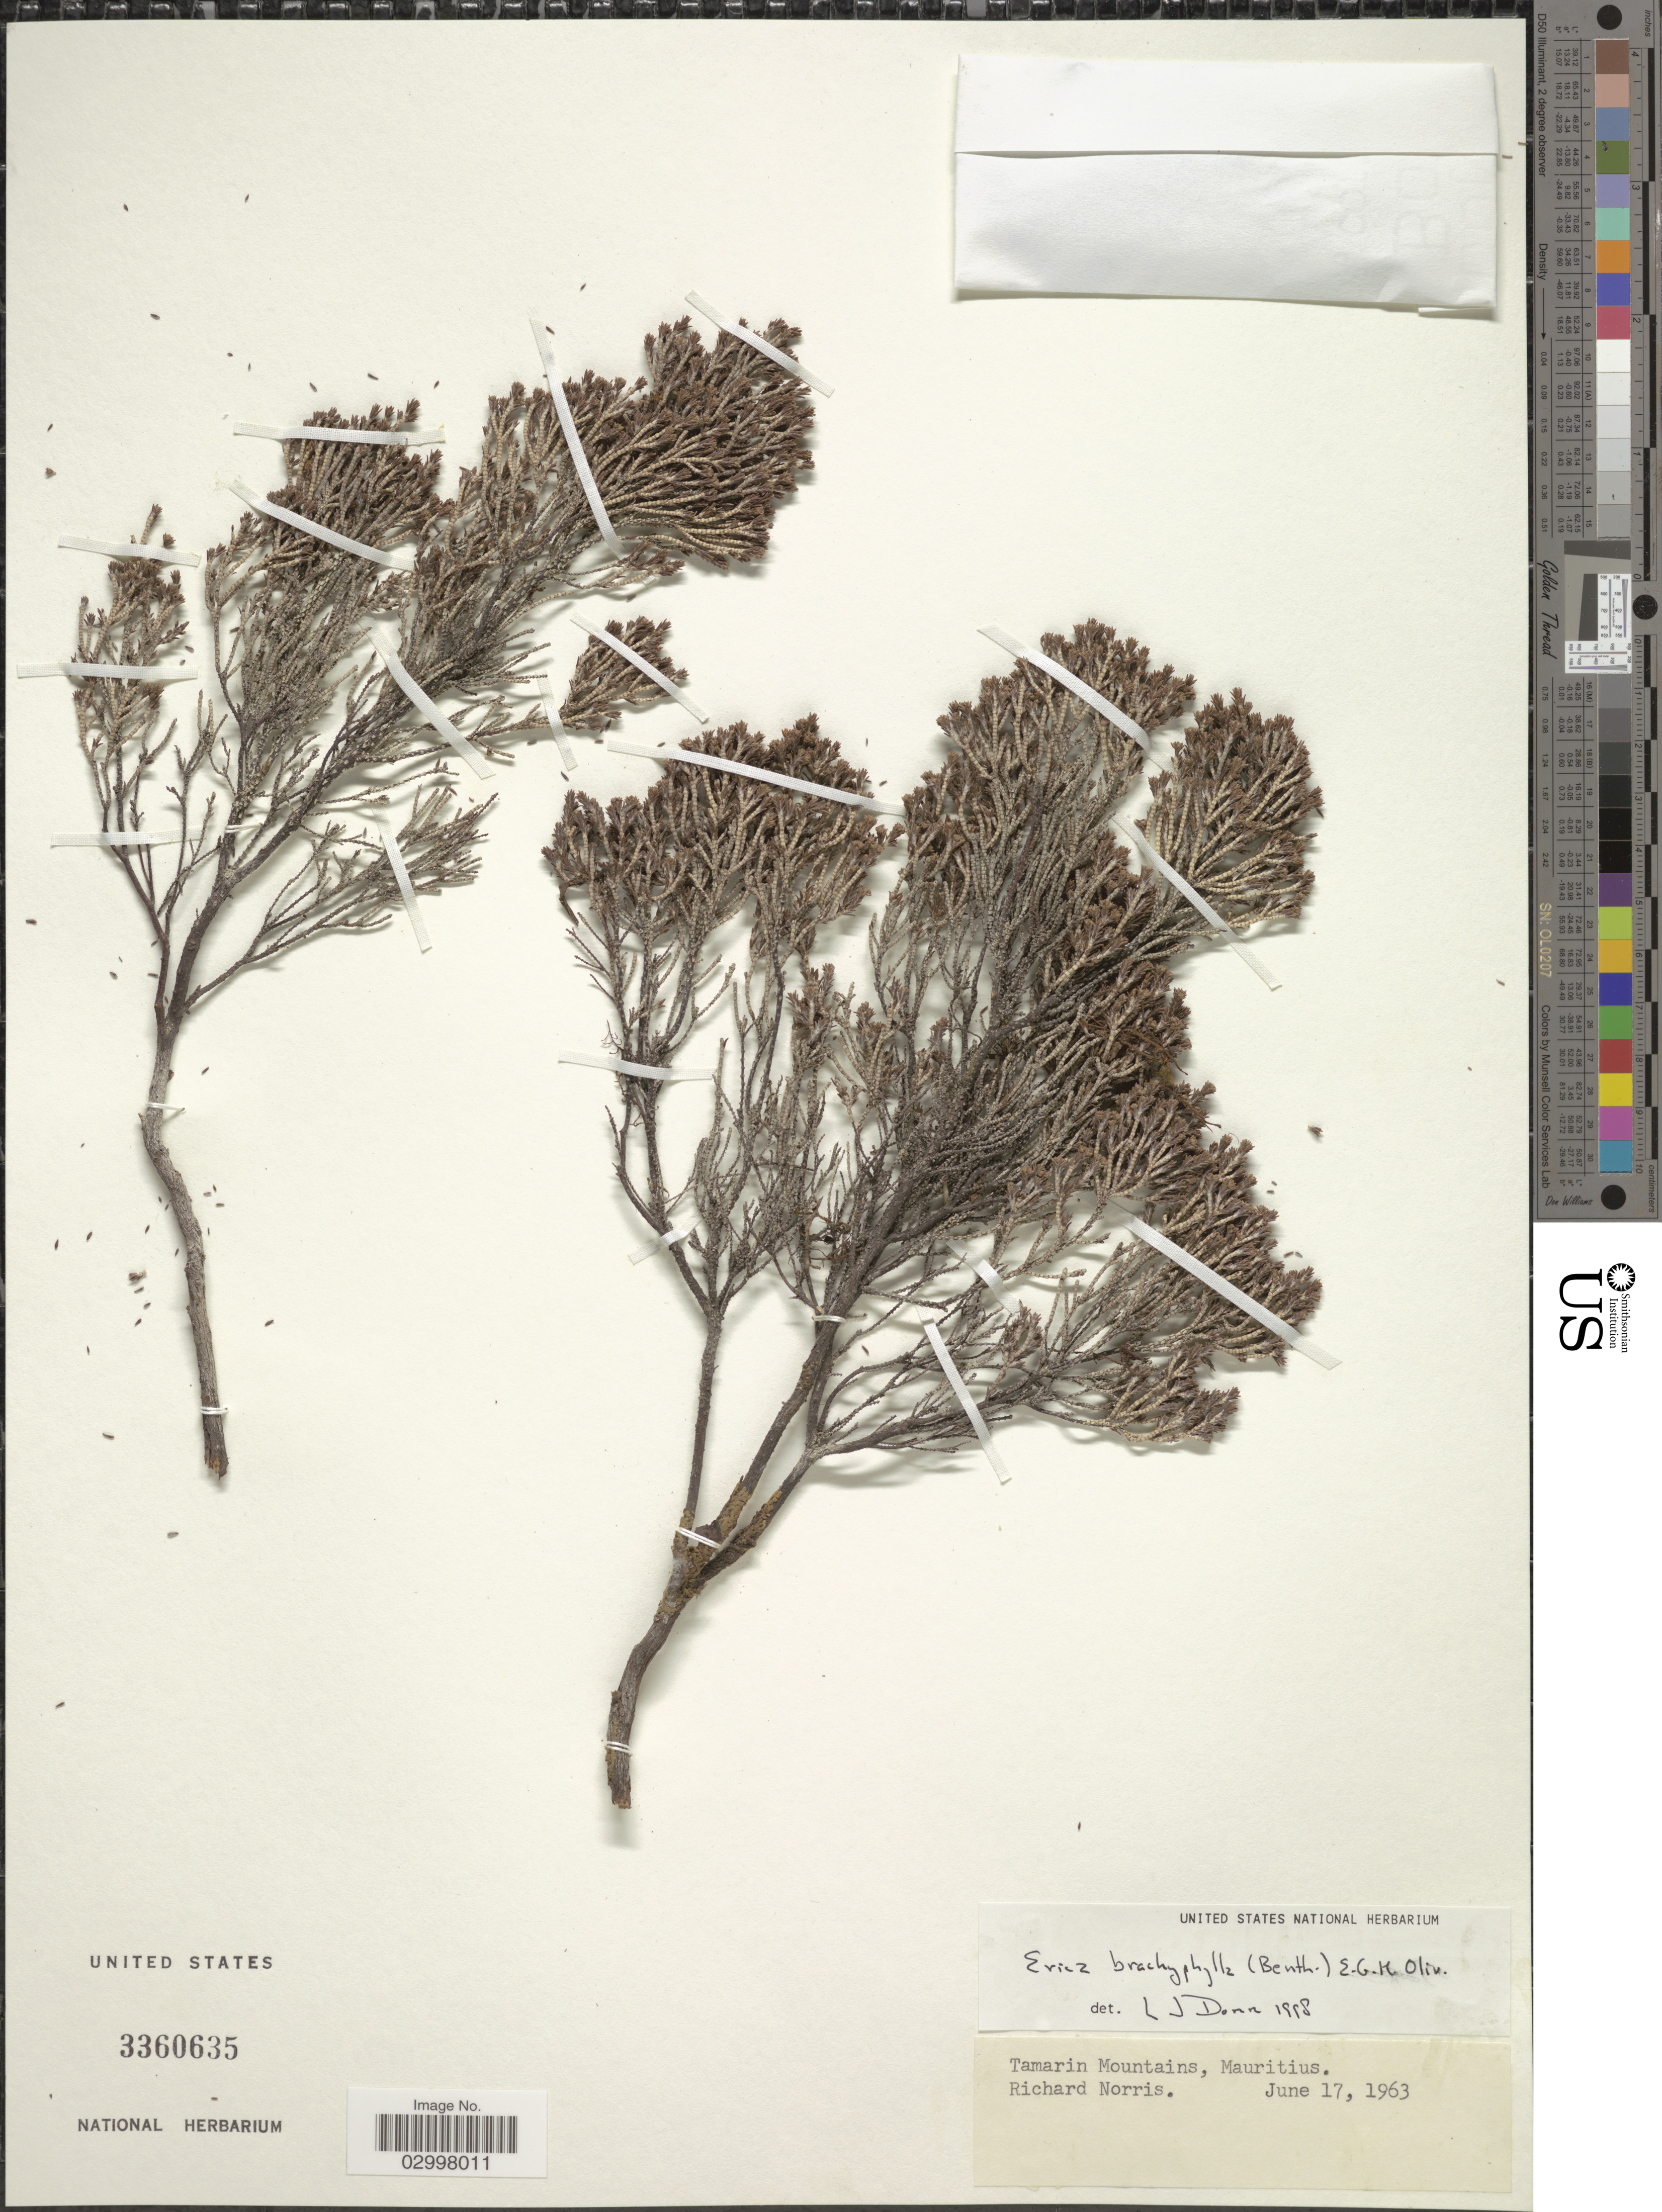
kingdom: Plantae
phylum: Tracheophyta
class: Magnoliopsida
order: Ericales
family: Ericaceae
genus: Erica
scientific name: Erica brachyphylla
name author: (Benth.) E.G.H. Oliv.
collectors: R. E. Norris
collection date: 1963-06-17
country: Mauritius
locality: Tamarin Mountains, Mauritius.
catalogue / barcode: US 3360635